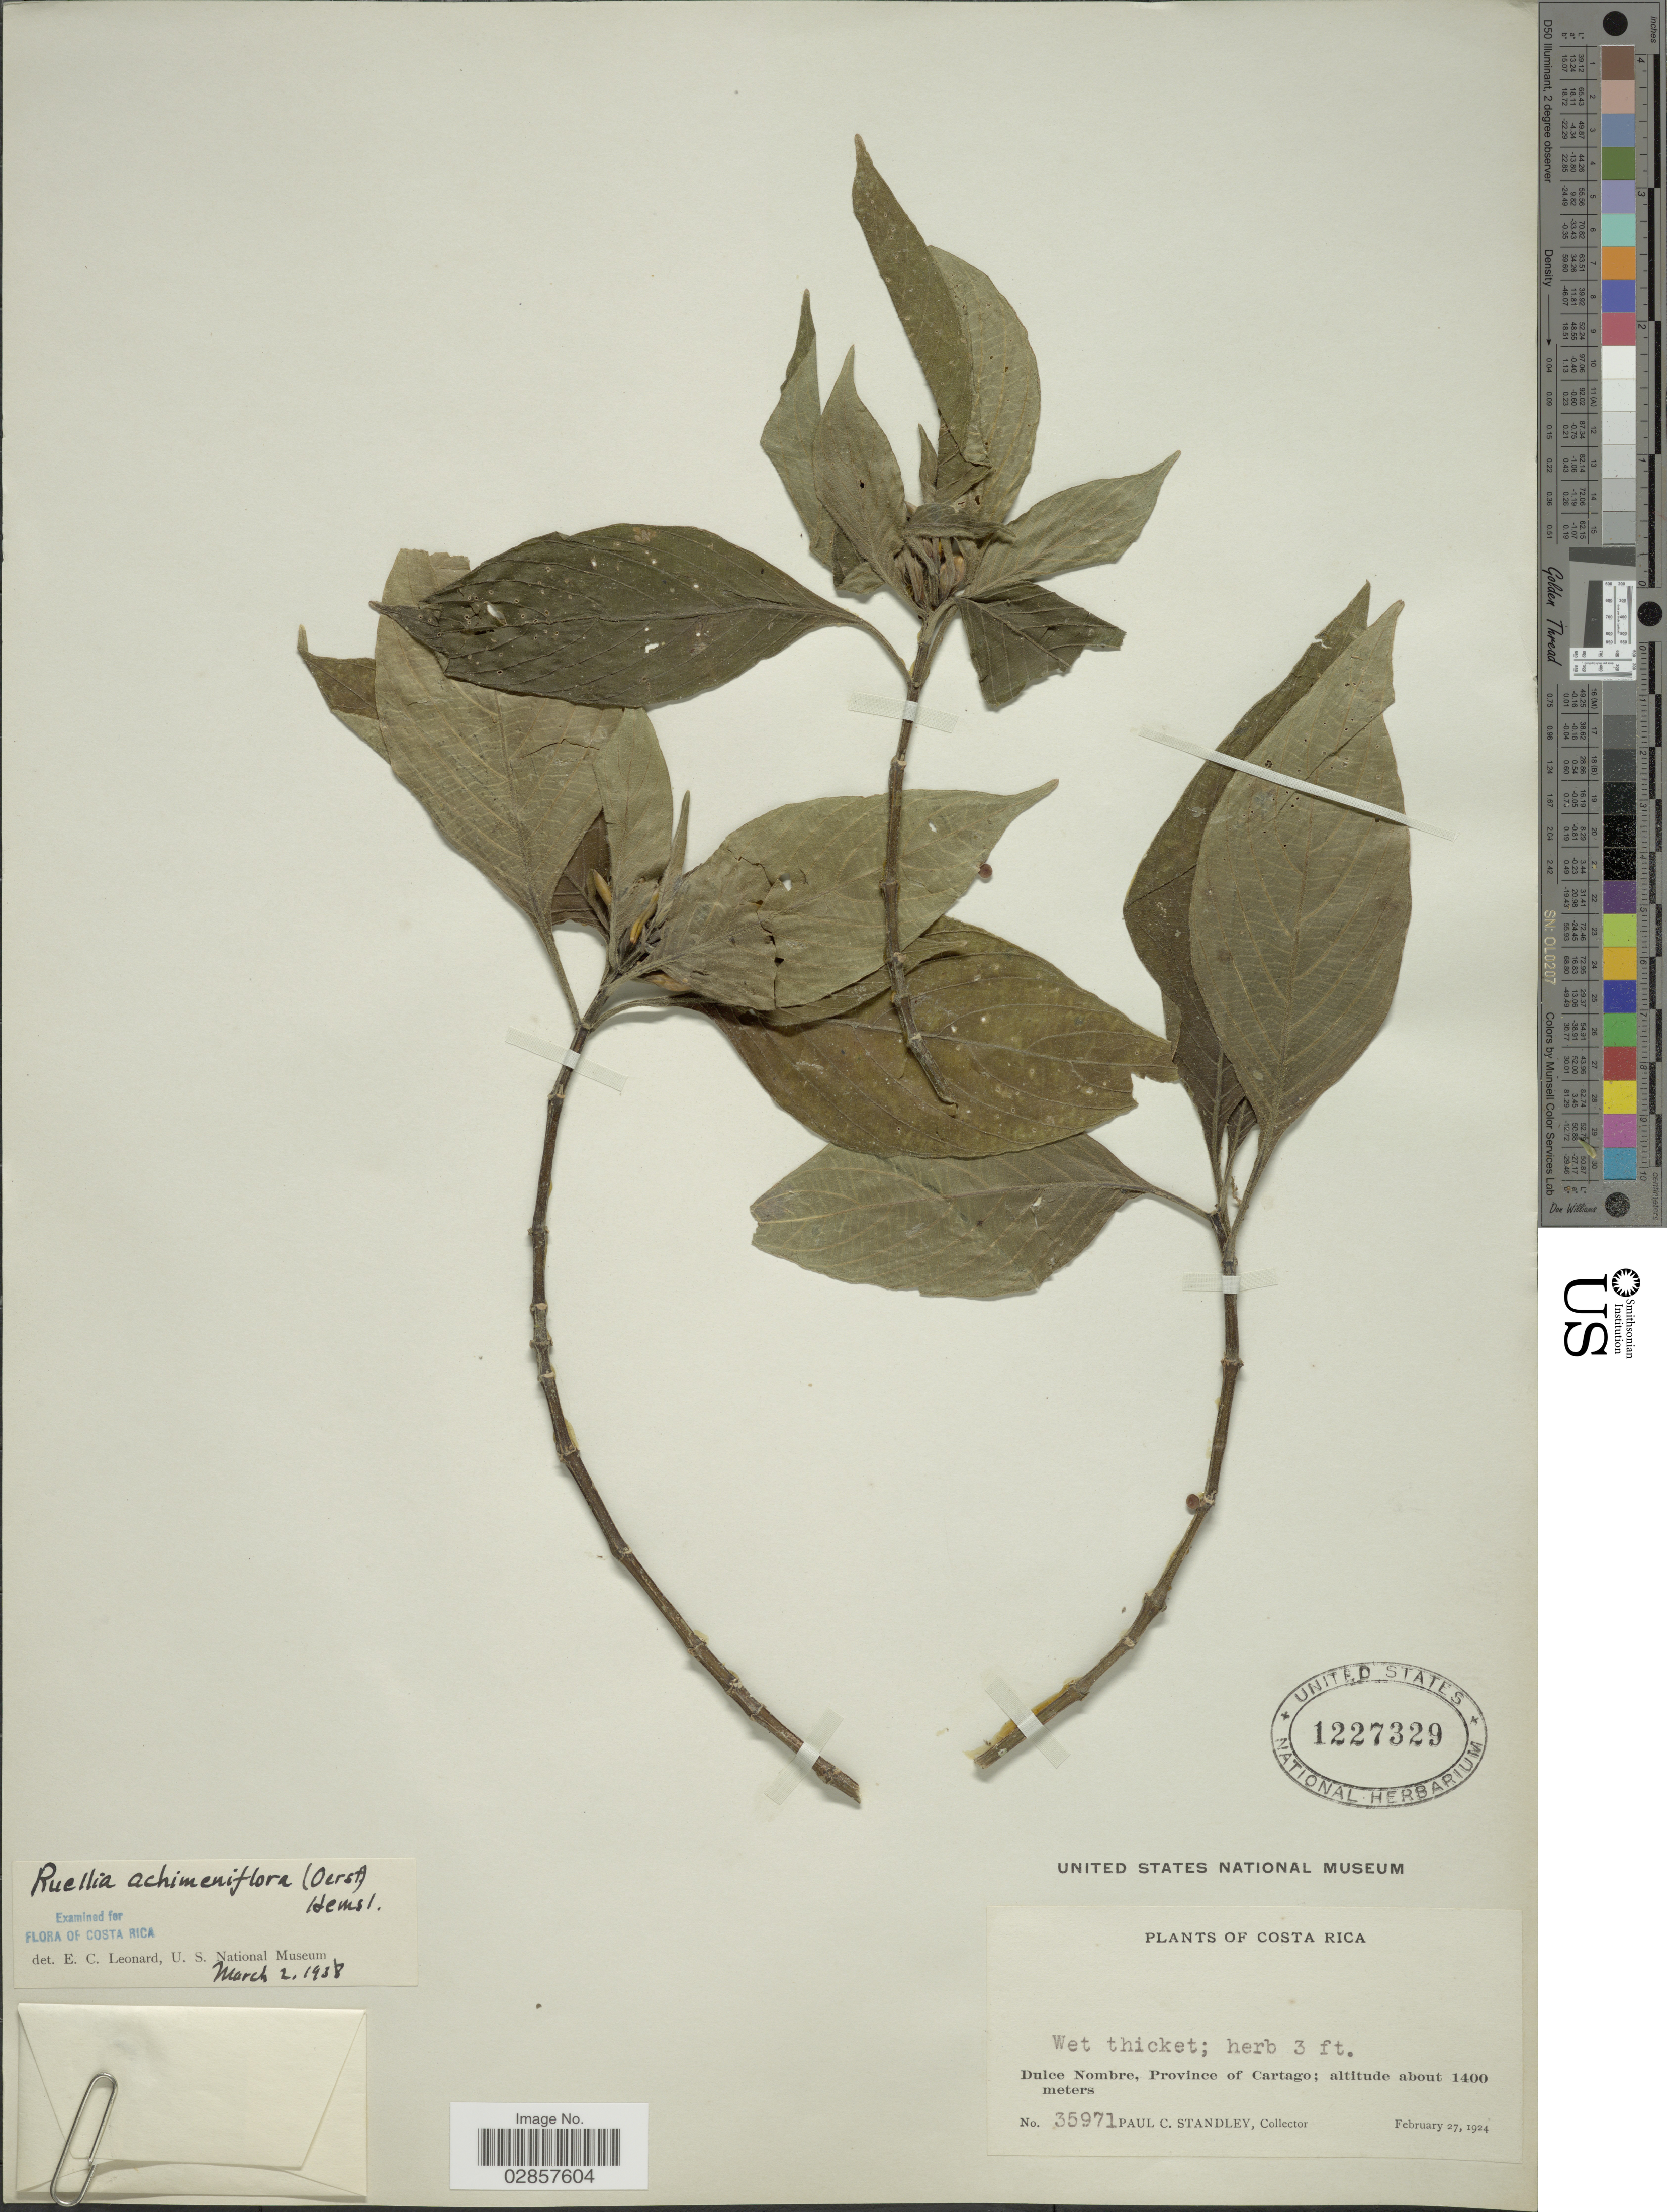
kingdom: Plantae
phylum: Tracheophyta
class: Magnoliopsida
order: Lamiales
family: Acanthaceae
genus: Ruellia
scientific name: Ruellia jussieuoides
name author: Schltdl. & Cham.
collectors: P. C. Standley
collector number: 35971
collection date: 1924-02-27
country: Costa Rica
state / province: Cartago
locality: Dulce Nombre.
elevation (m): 1400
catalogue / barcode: US 1227329